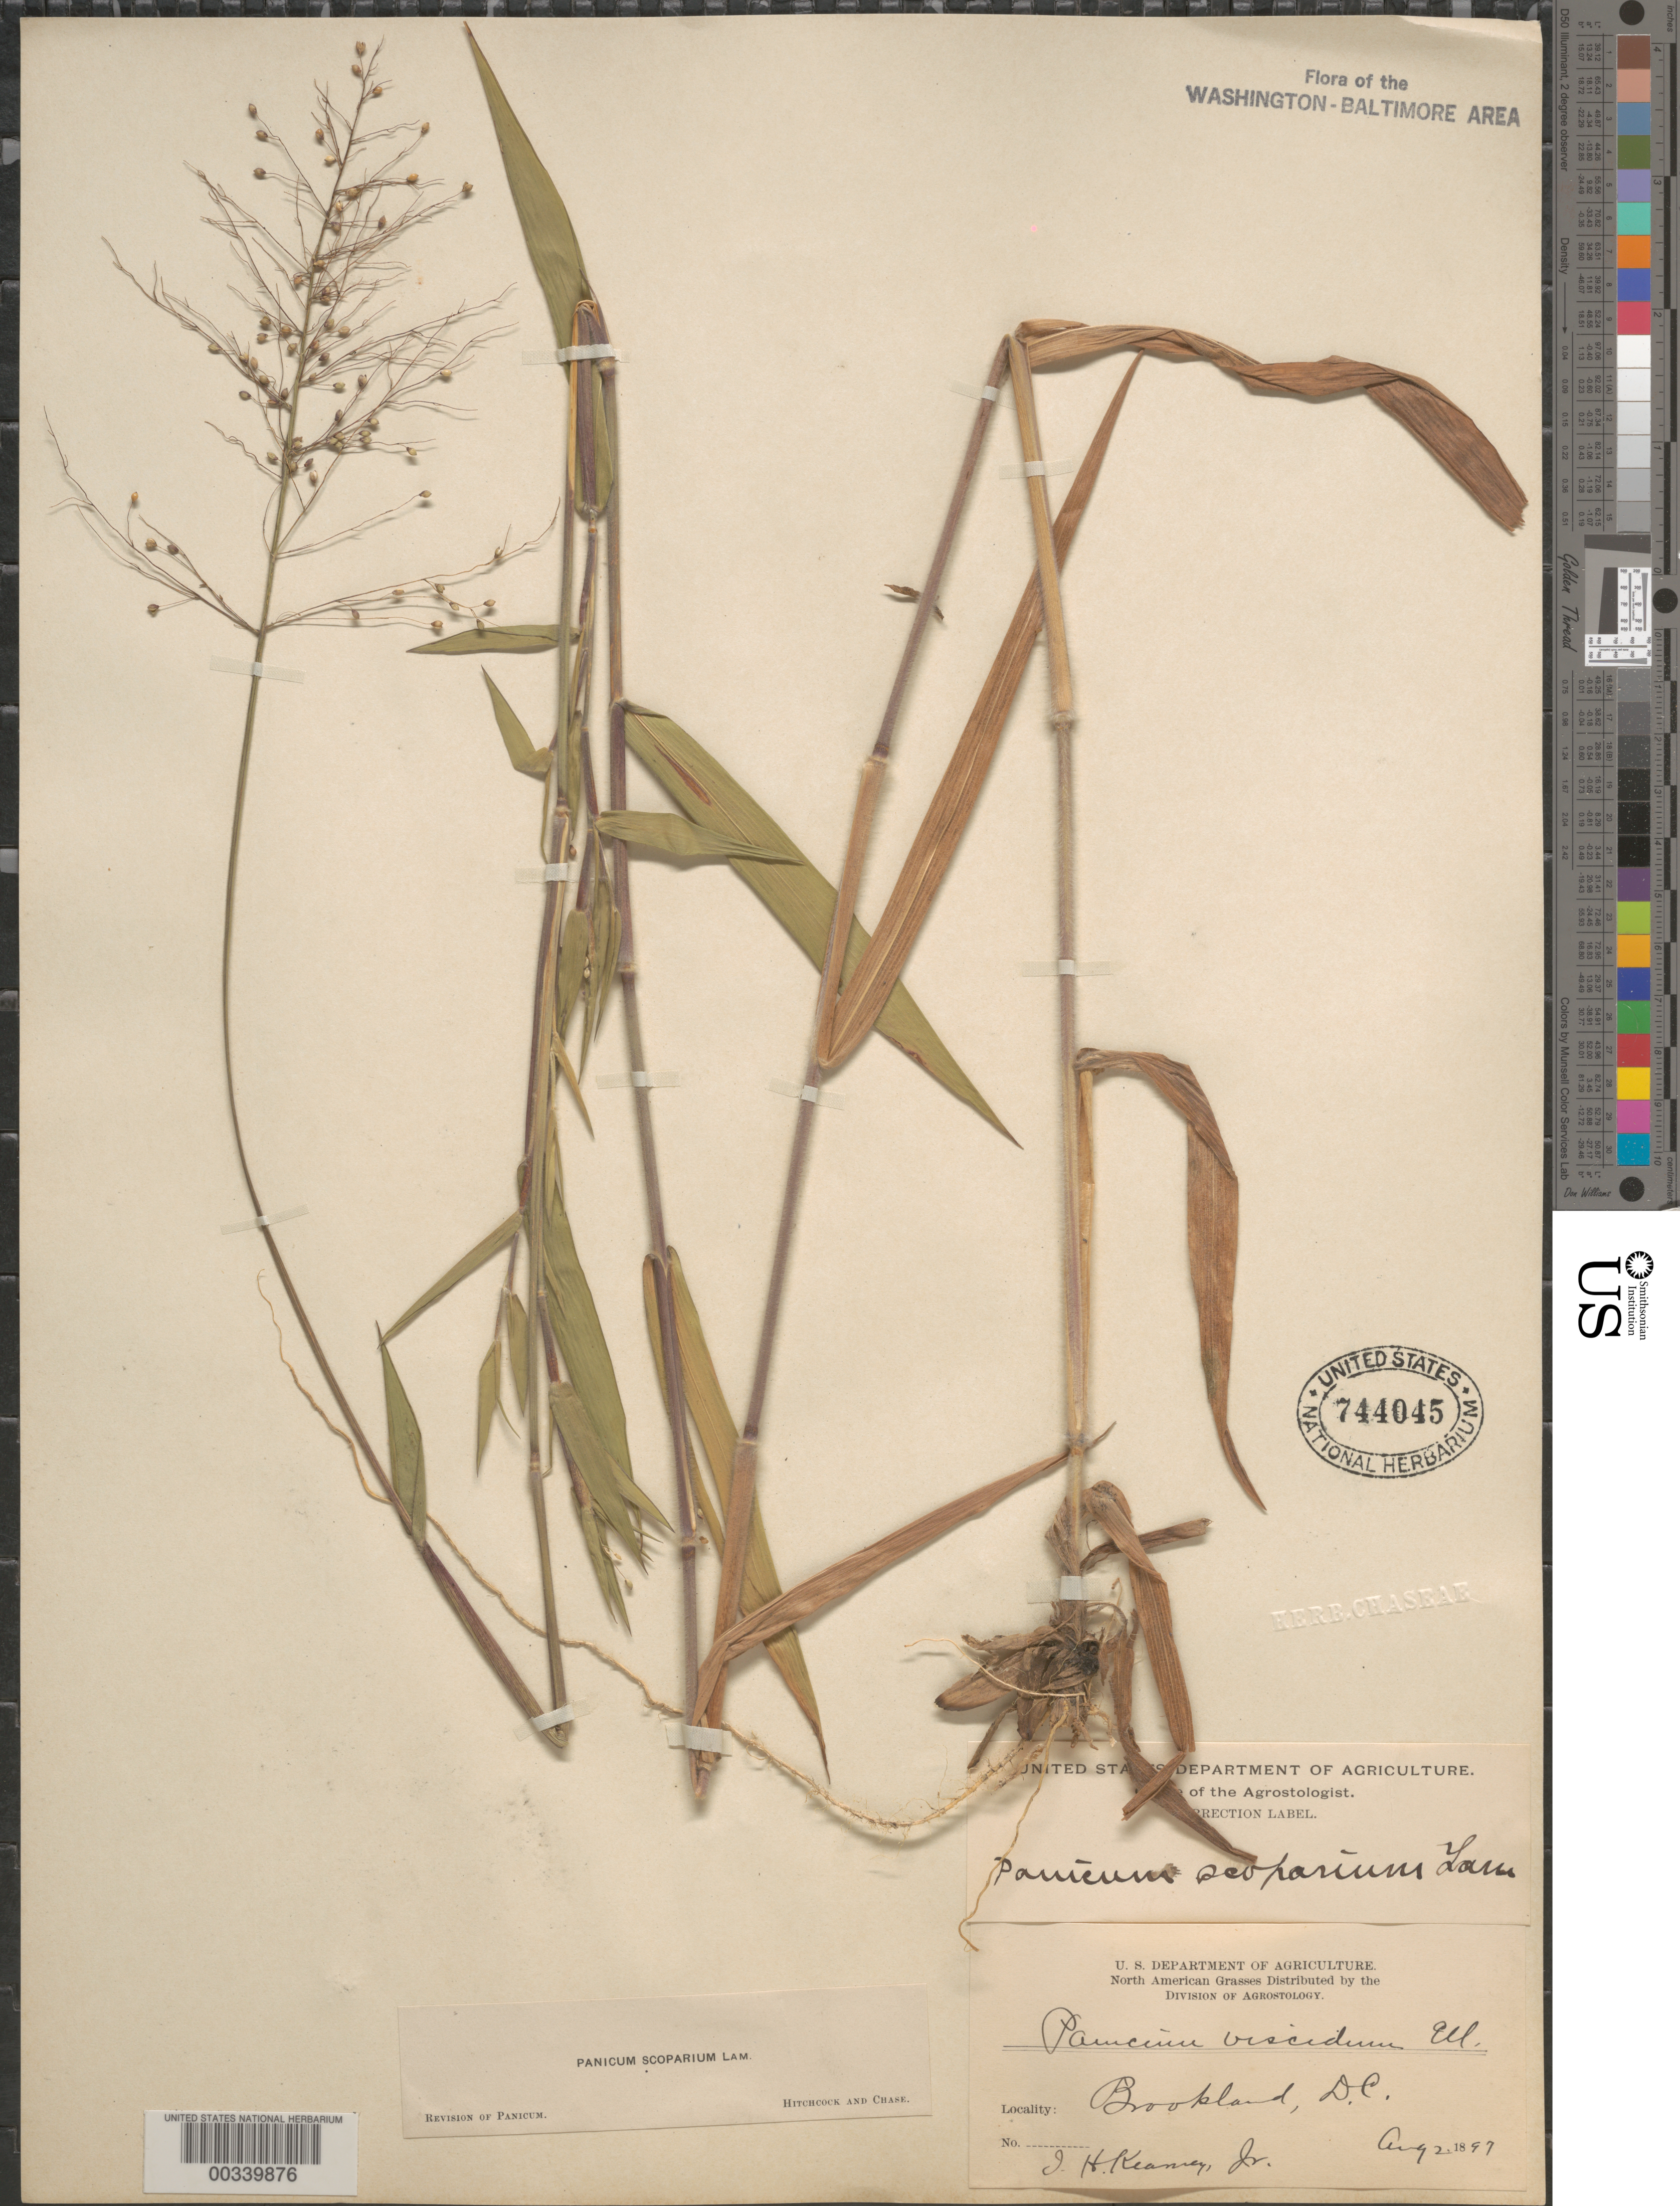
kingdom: Plantae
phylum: Tracheophyta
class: Liliopsida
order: Poales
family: Poaceae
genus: Dichanthelium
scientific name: Dichanthelium scoparium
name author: (Lam.) Gould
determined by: Hitchcock, A. S.; Chase, [M.] A.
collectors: T. H. Kearney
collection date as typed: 02 Aug 1897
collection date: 1897-08-02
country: United States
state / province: District of Columbia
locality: Brookland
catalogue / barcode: US 744045